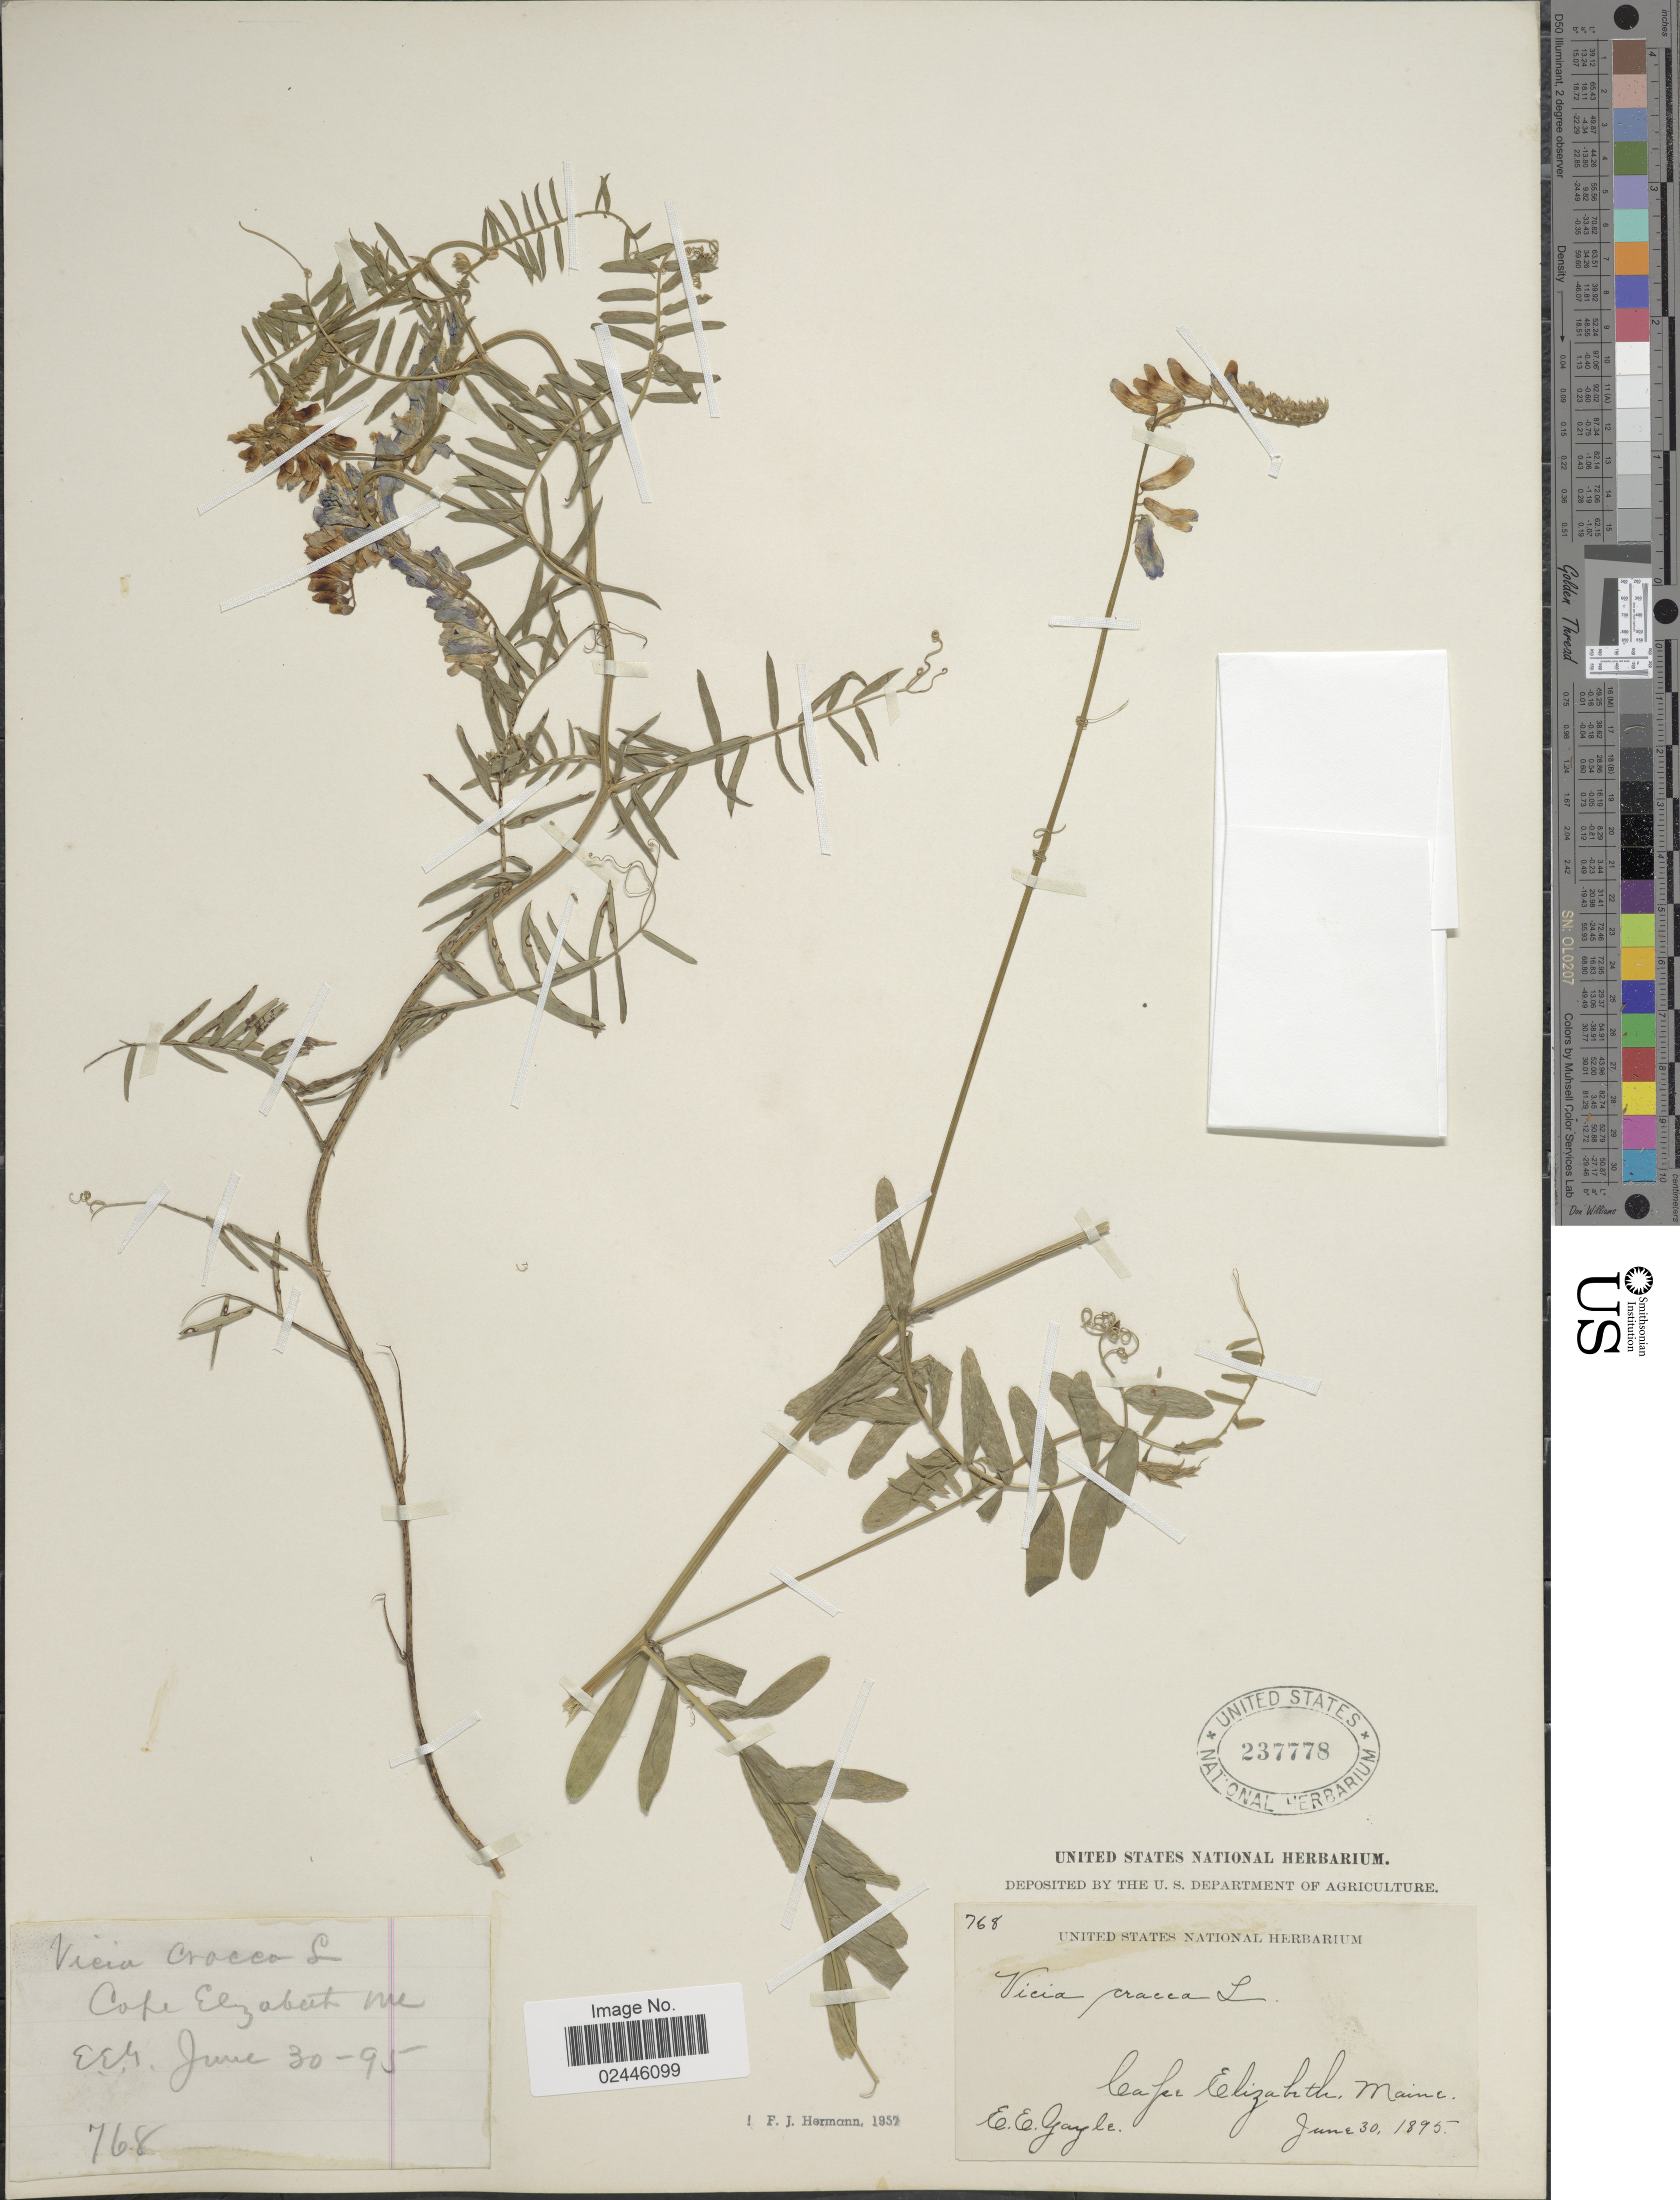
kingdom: Plantae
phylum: Tracheophyta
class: Magnoliopsida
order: Fabales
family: Fabaceae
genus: Vicia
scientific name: Vicia cracca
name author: L.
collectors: E. Gayle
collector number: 768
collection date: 1895-06-30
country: United States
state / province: Maine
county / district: Cumberland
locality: Cape Elizabeth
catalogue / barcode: US 237778